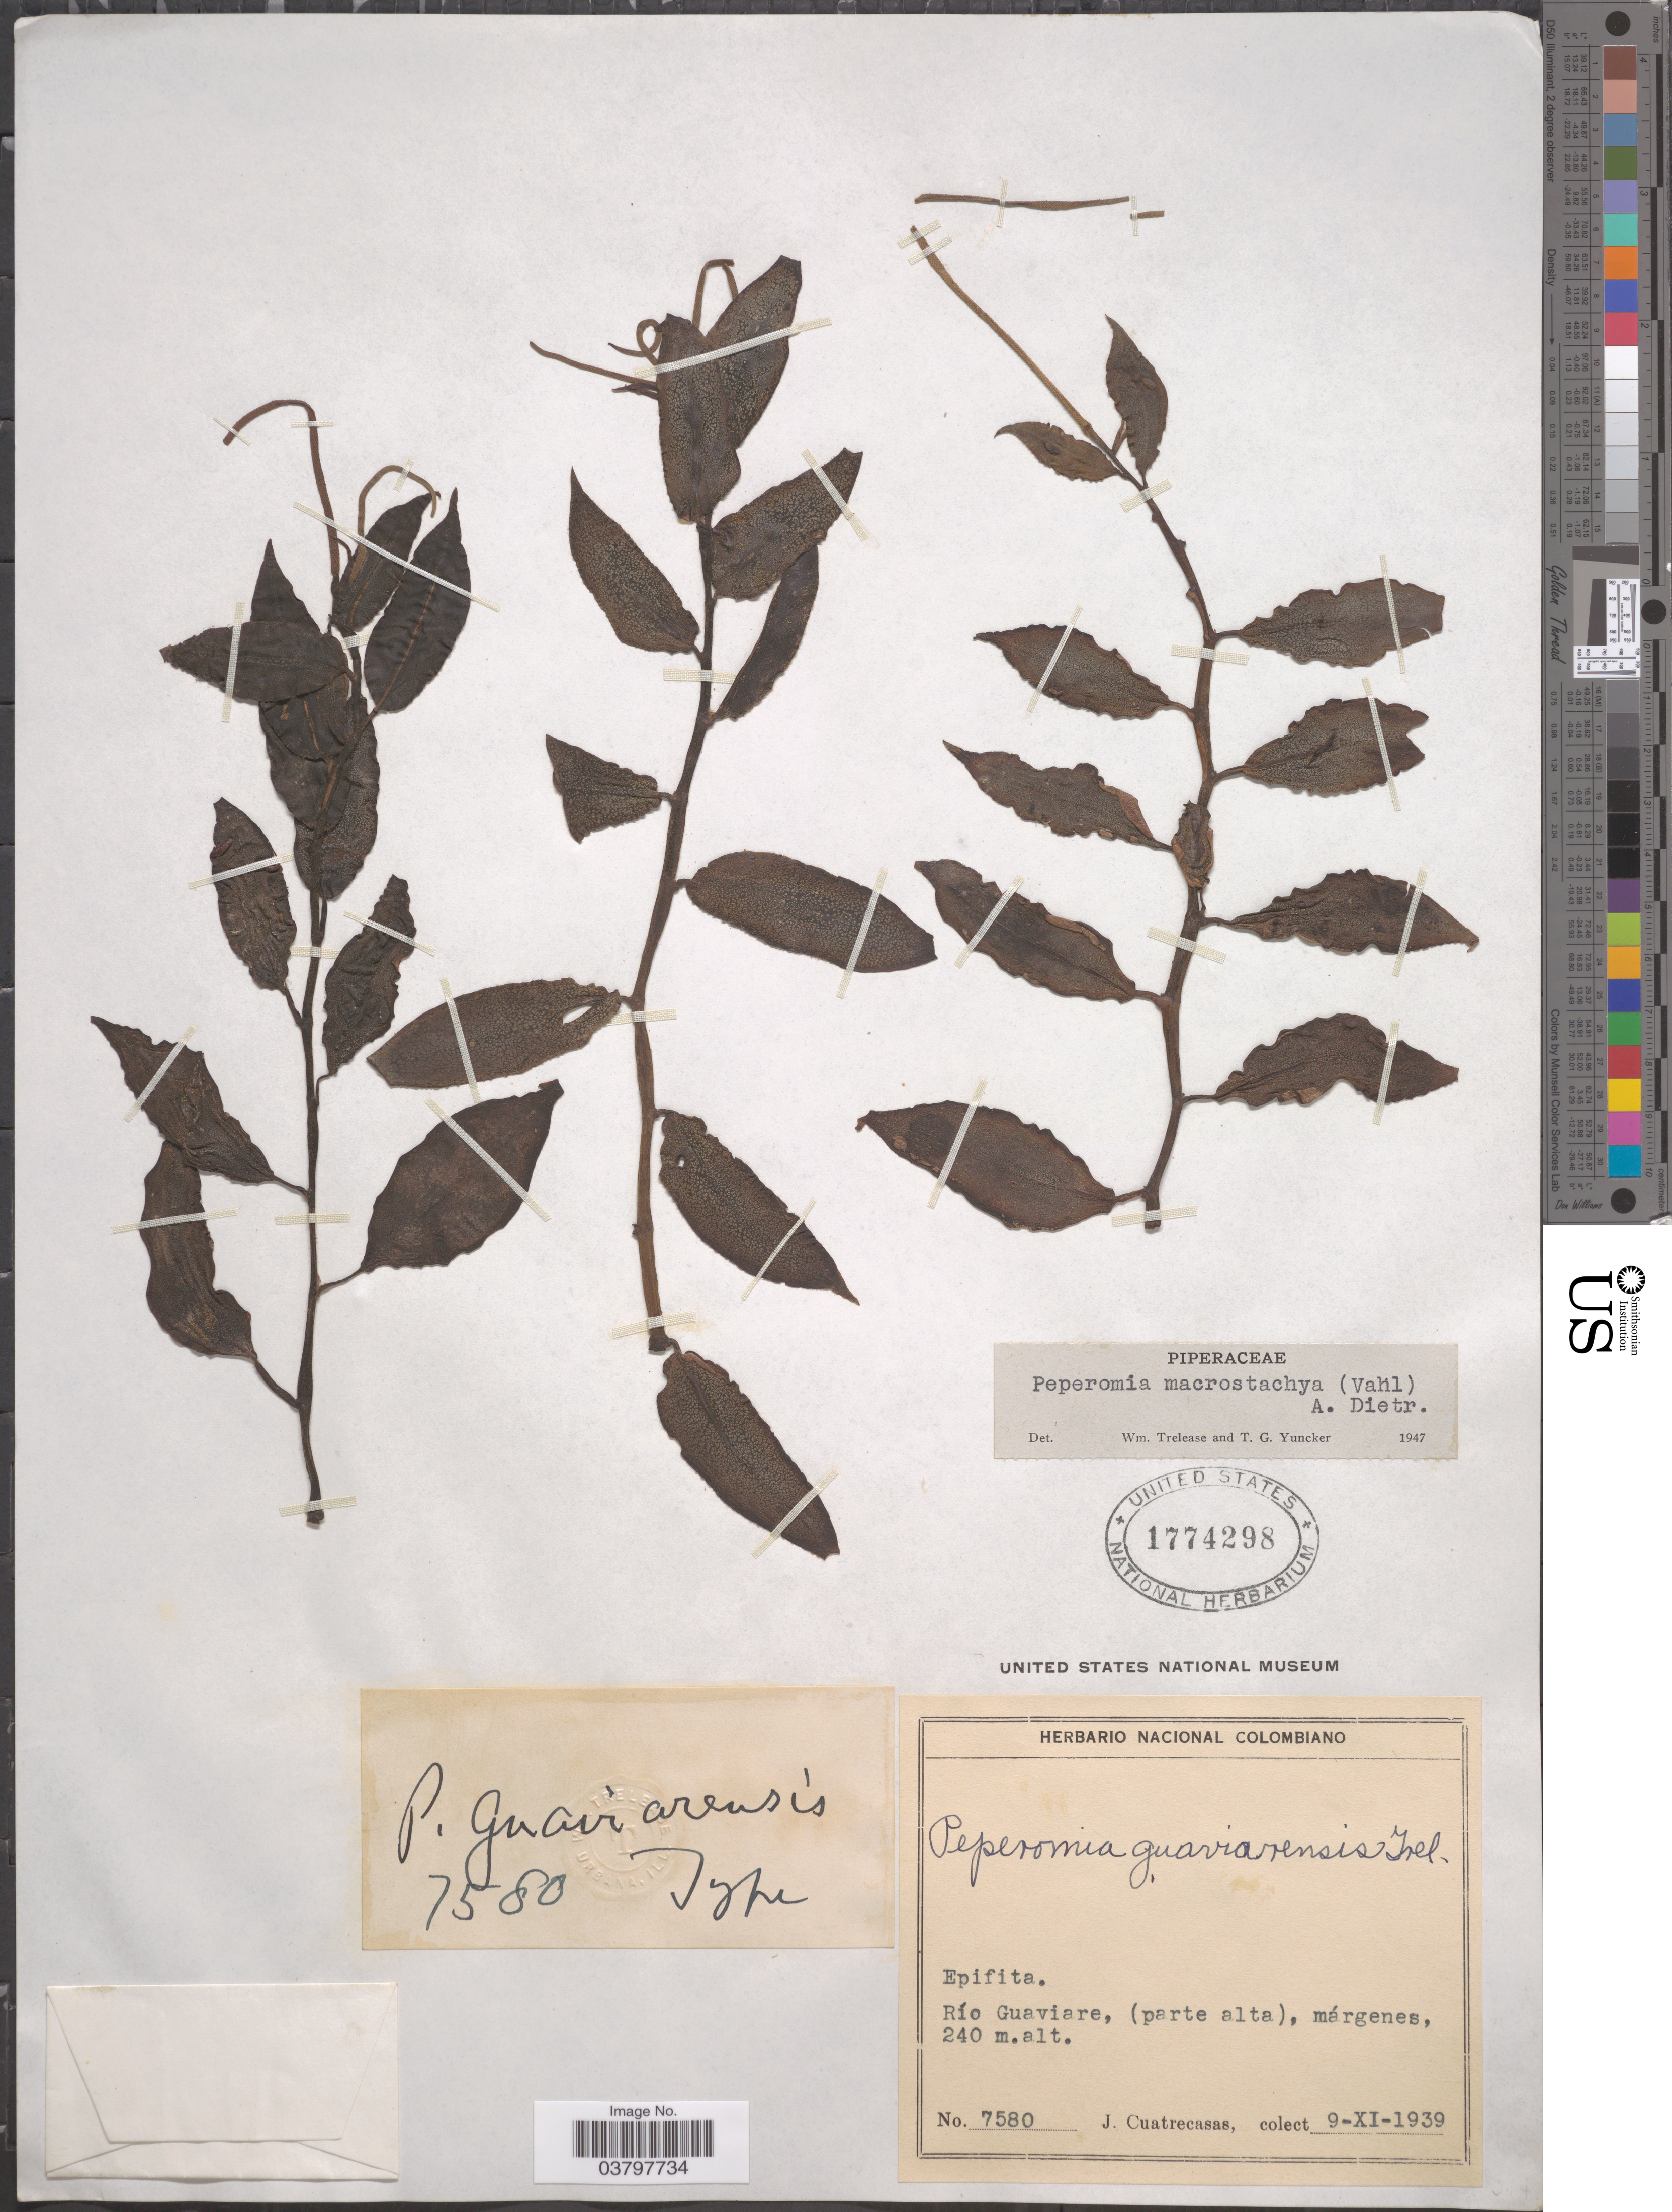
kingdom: Plantae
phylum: Tracheophyta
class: Magnoliopsida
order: Piperales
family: Piperaceae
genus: Peperomia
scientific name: Peperomia macrostachya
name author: (Vahl) A. Dietr.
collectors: J. Cuatrecasas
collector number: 7580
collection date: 1939-11-09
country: Colombia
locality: Río Guaviare, (parte alta), márgenes.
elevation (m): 240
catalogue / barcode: US 1774298